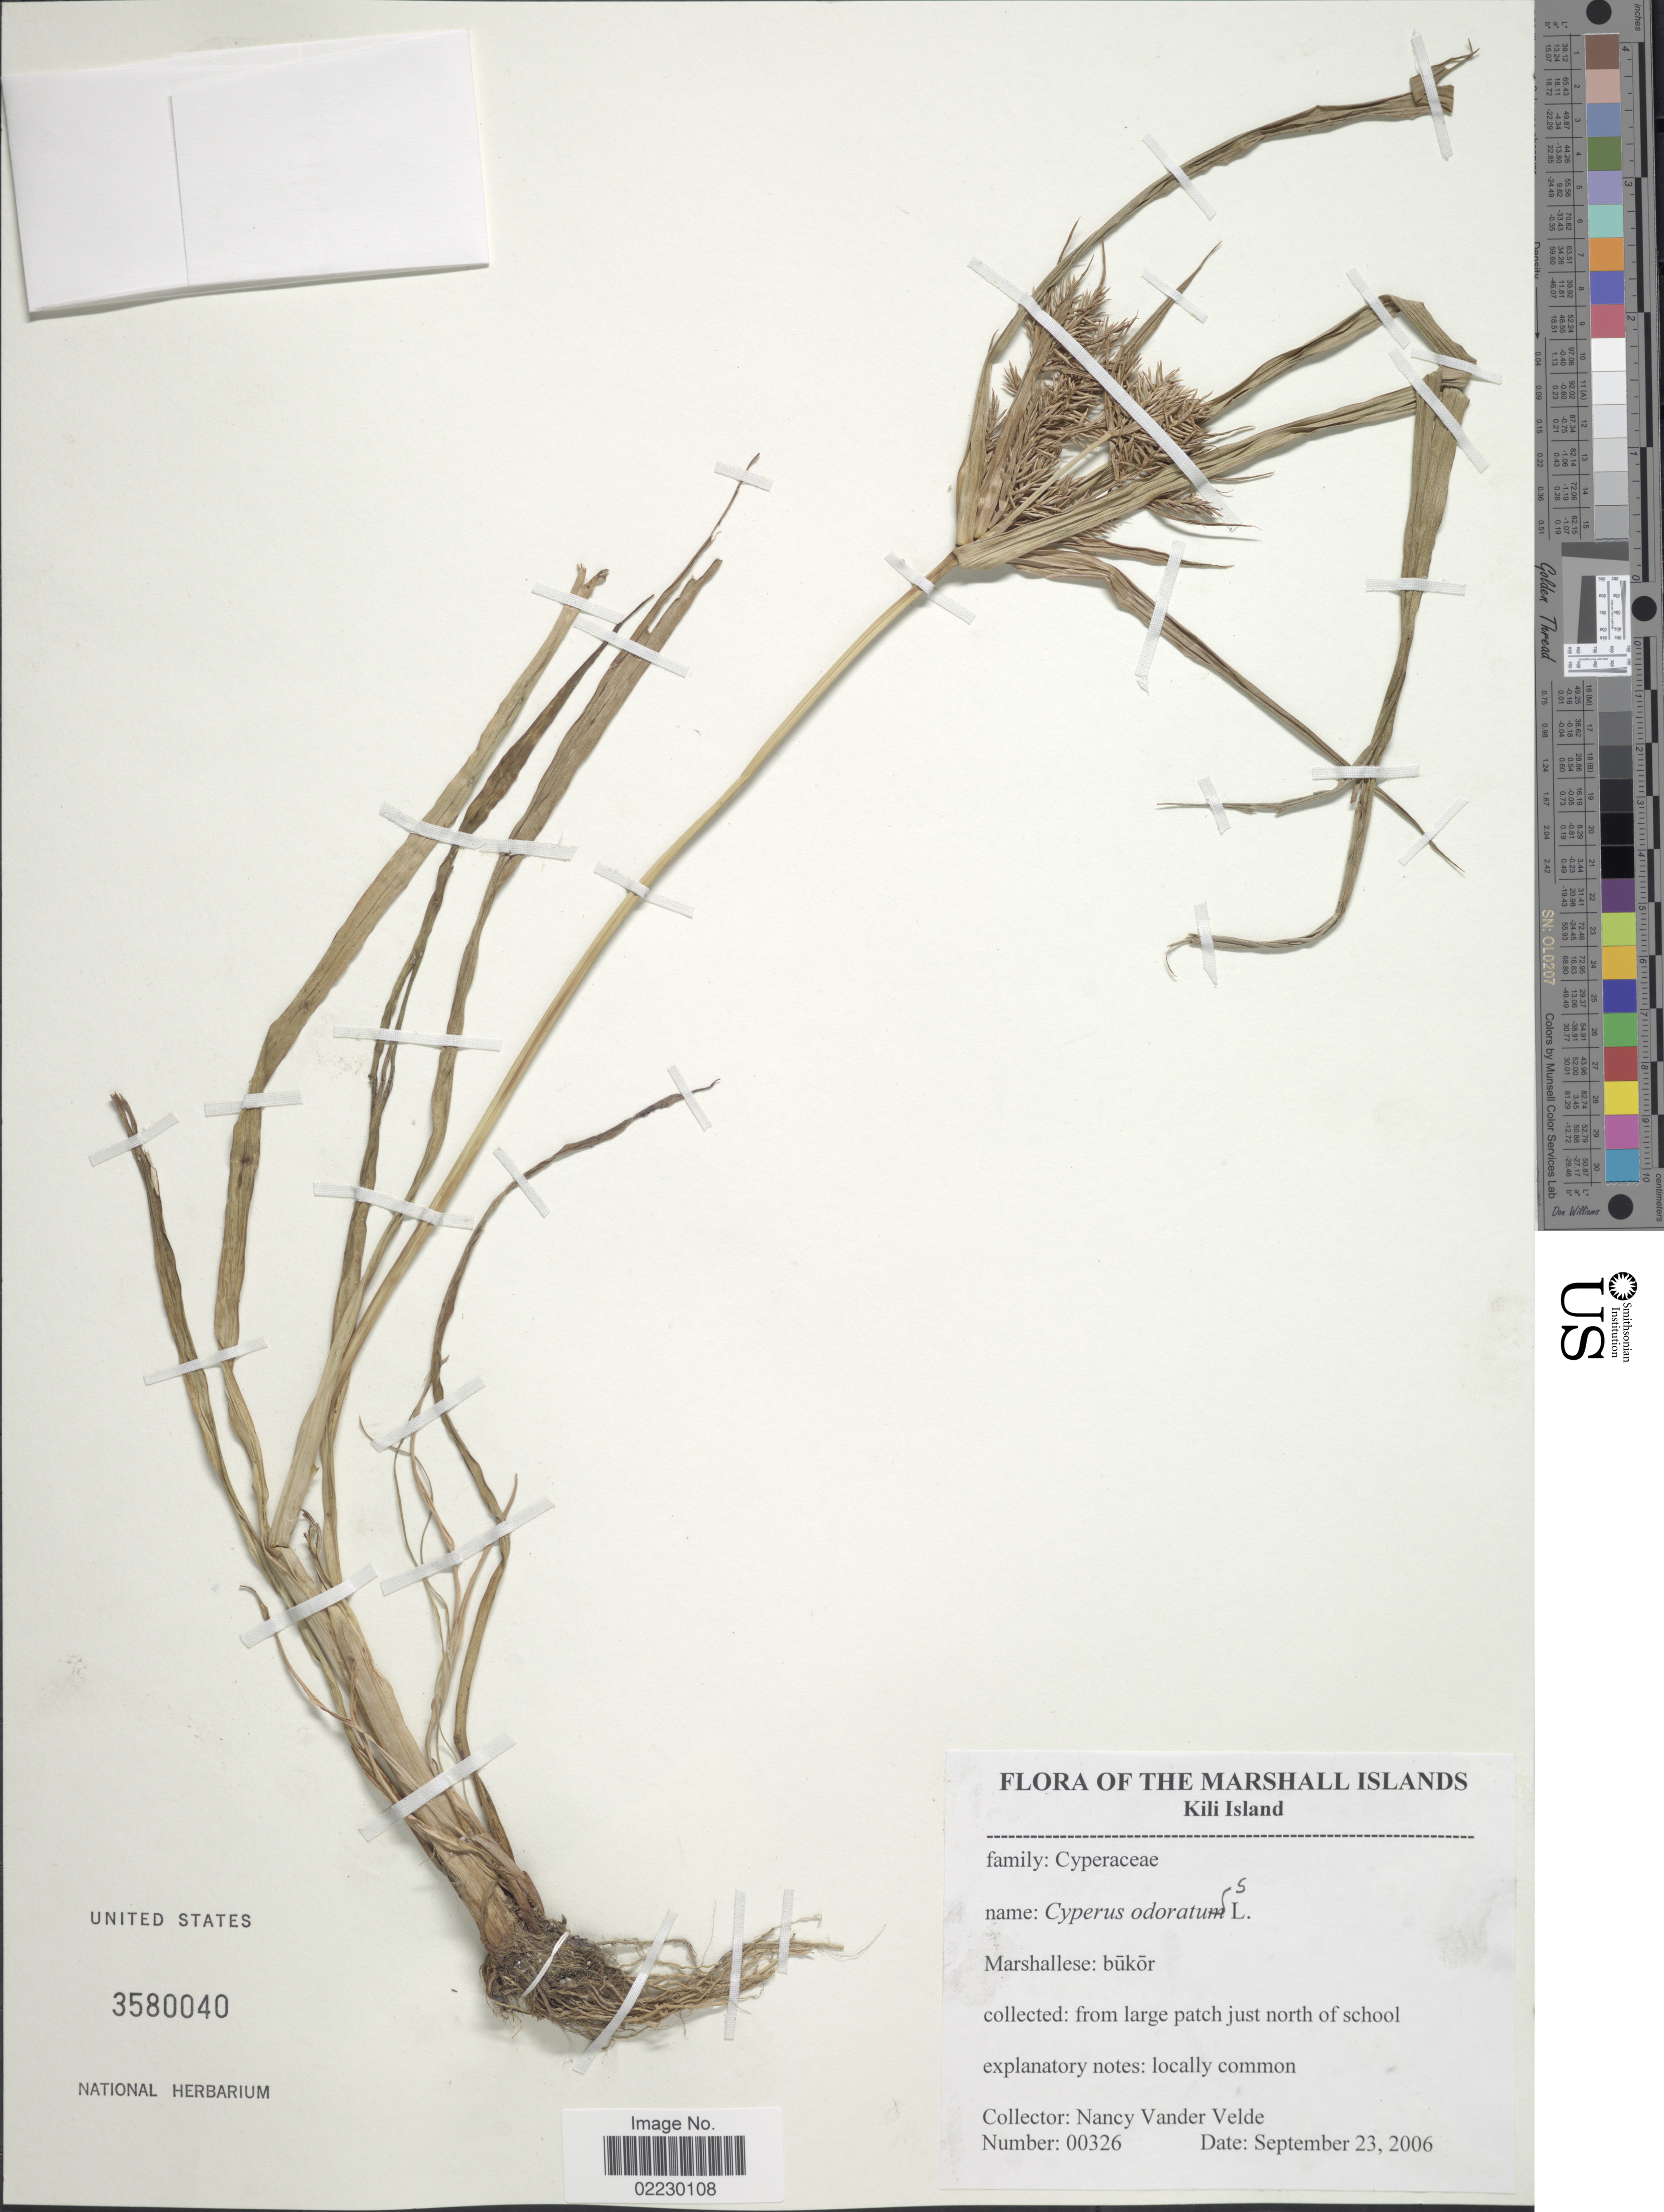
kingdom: Plantae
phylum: Tracheophyta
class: Liliopsida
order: Poales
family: Cyperaceae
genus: Cyperus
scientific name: Cyperus odoratus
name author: L.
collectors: N. Vander Velde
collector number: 00326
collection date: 2006-09-23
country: Marshall Islands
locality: Kili Island, just north of school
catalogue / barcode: US 3580040